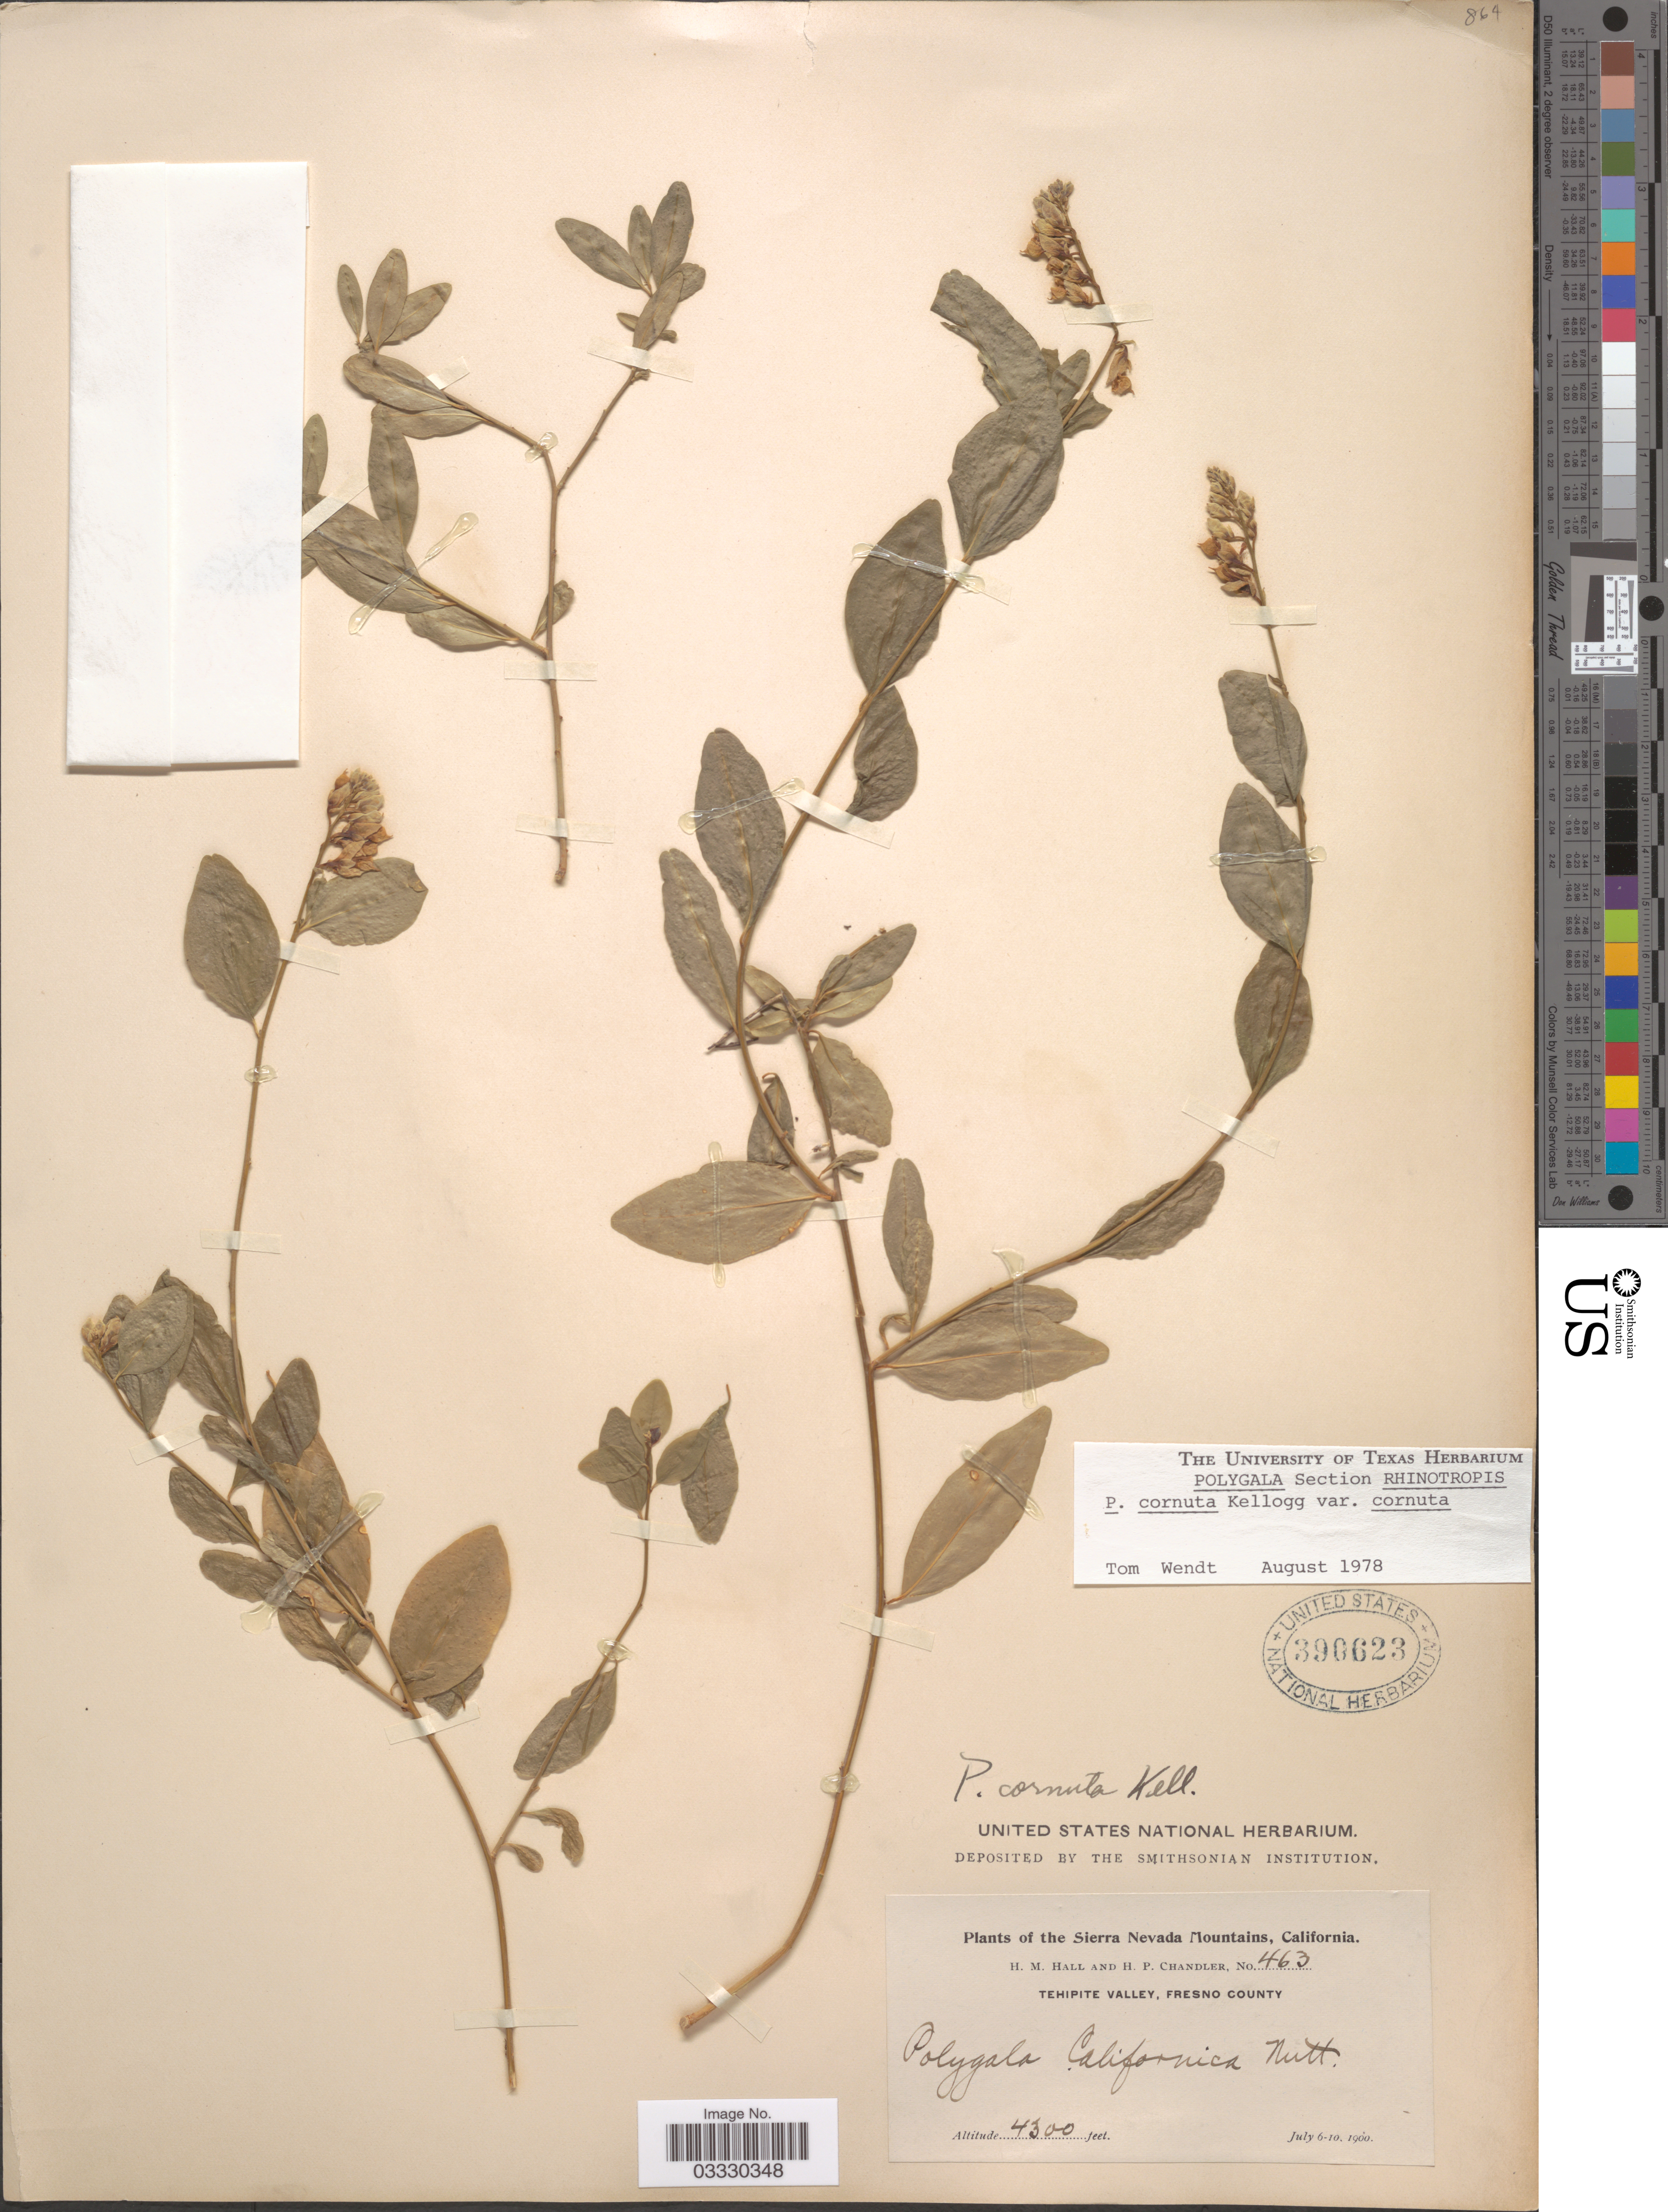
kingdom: Plantae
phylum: Tracheophyta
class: Magnoliopsida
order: Fabales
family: Polygalaceae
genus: Rhinotropis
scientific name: Rhinotropis cornuta var. cornuta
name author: (Kellogg) J.R. Abbott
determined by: Strong, Mark T., (BOT), Smithsonian Institution - National Museum of Natural History (UNITED STATES)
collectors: H. M. Hall & H. Chandler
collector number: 463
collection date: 1900-07-06/1900-07-10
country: United States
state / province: California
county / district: Fresno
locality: Sierra Nevada Mountains. Tehipite Valley, Fresno County.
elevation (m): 1311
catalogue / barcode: US 390623